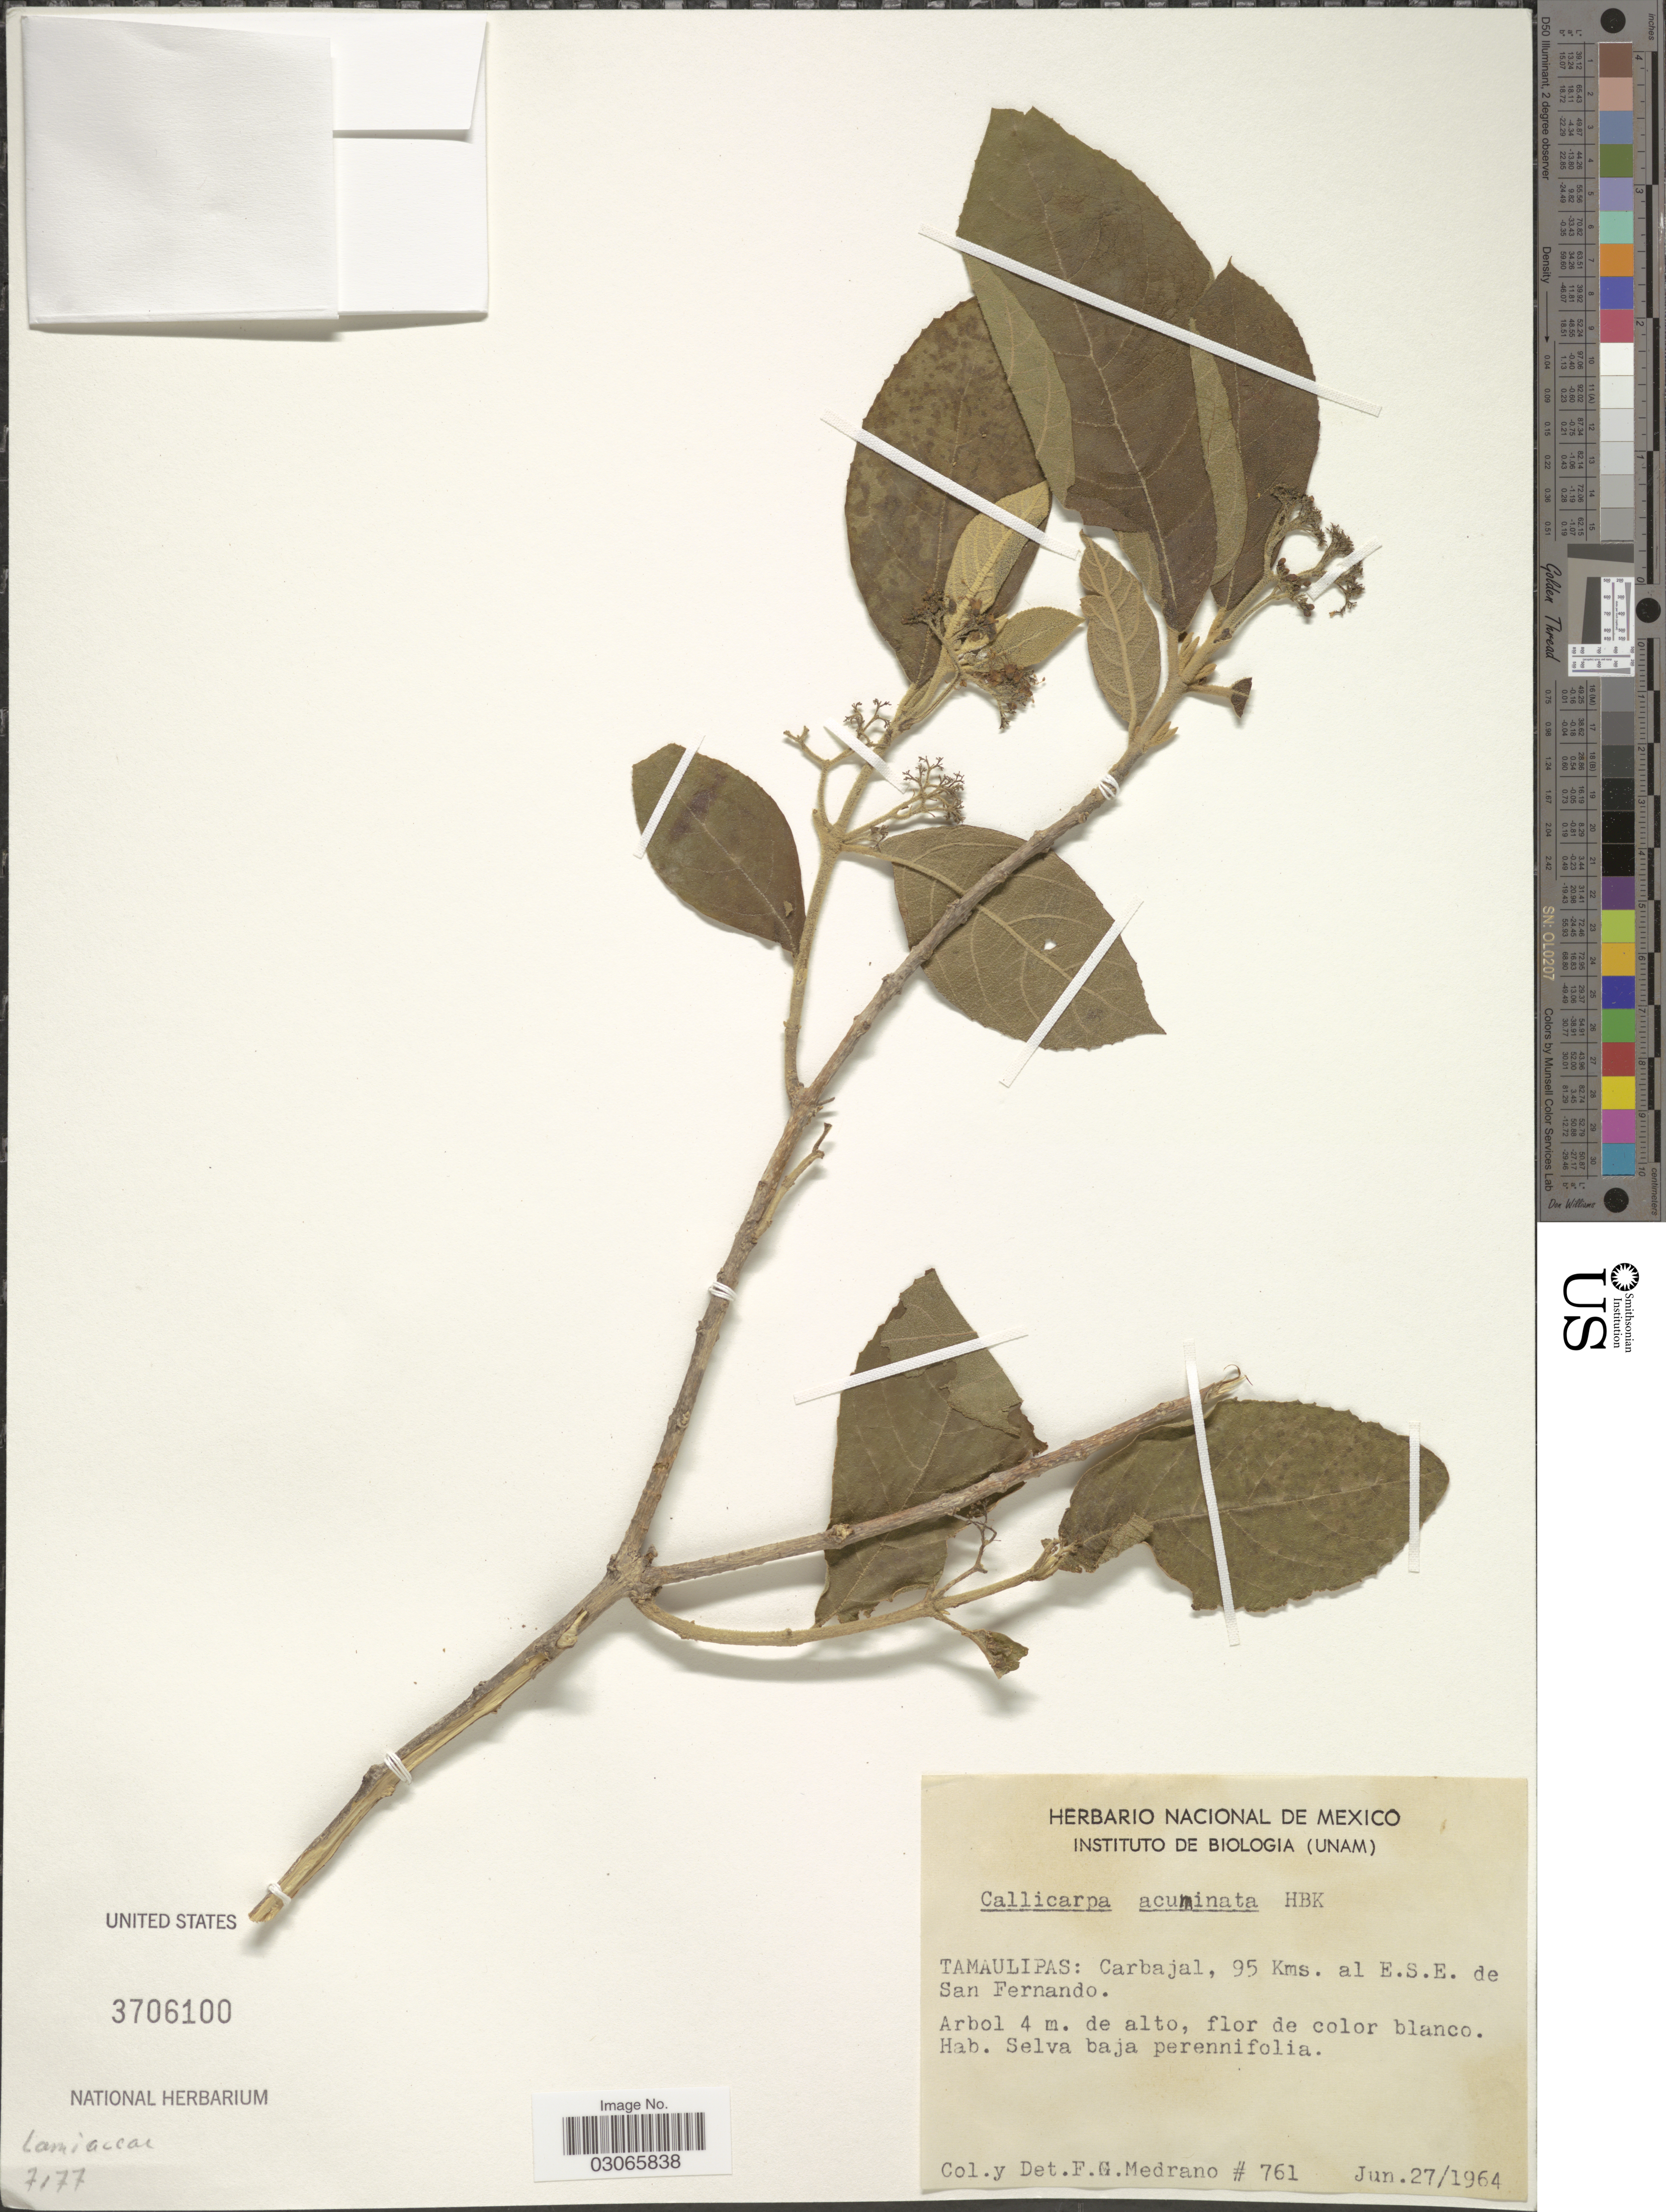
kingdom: Plantae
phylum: Tracheophyta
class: Magnoliopsida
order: Lamiales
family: Lamiaceae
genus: Callicarpa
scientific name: Callicarpa acuminata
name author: Kunth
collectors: F. Medrano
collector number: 761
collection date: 1964-06-27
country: Mexico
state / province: Tamaulipas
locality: Carbajal, 95 Kms. al E.S.E. de San Fernando.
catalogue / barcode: US 3706100